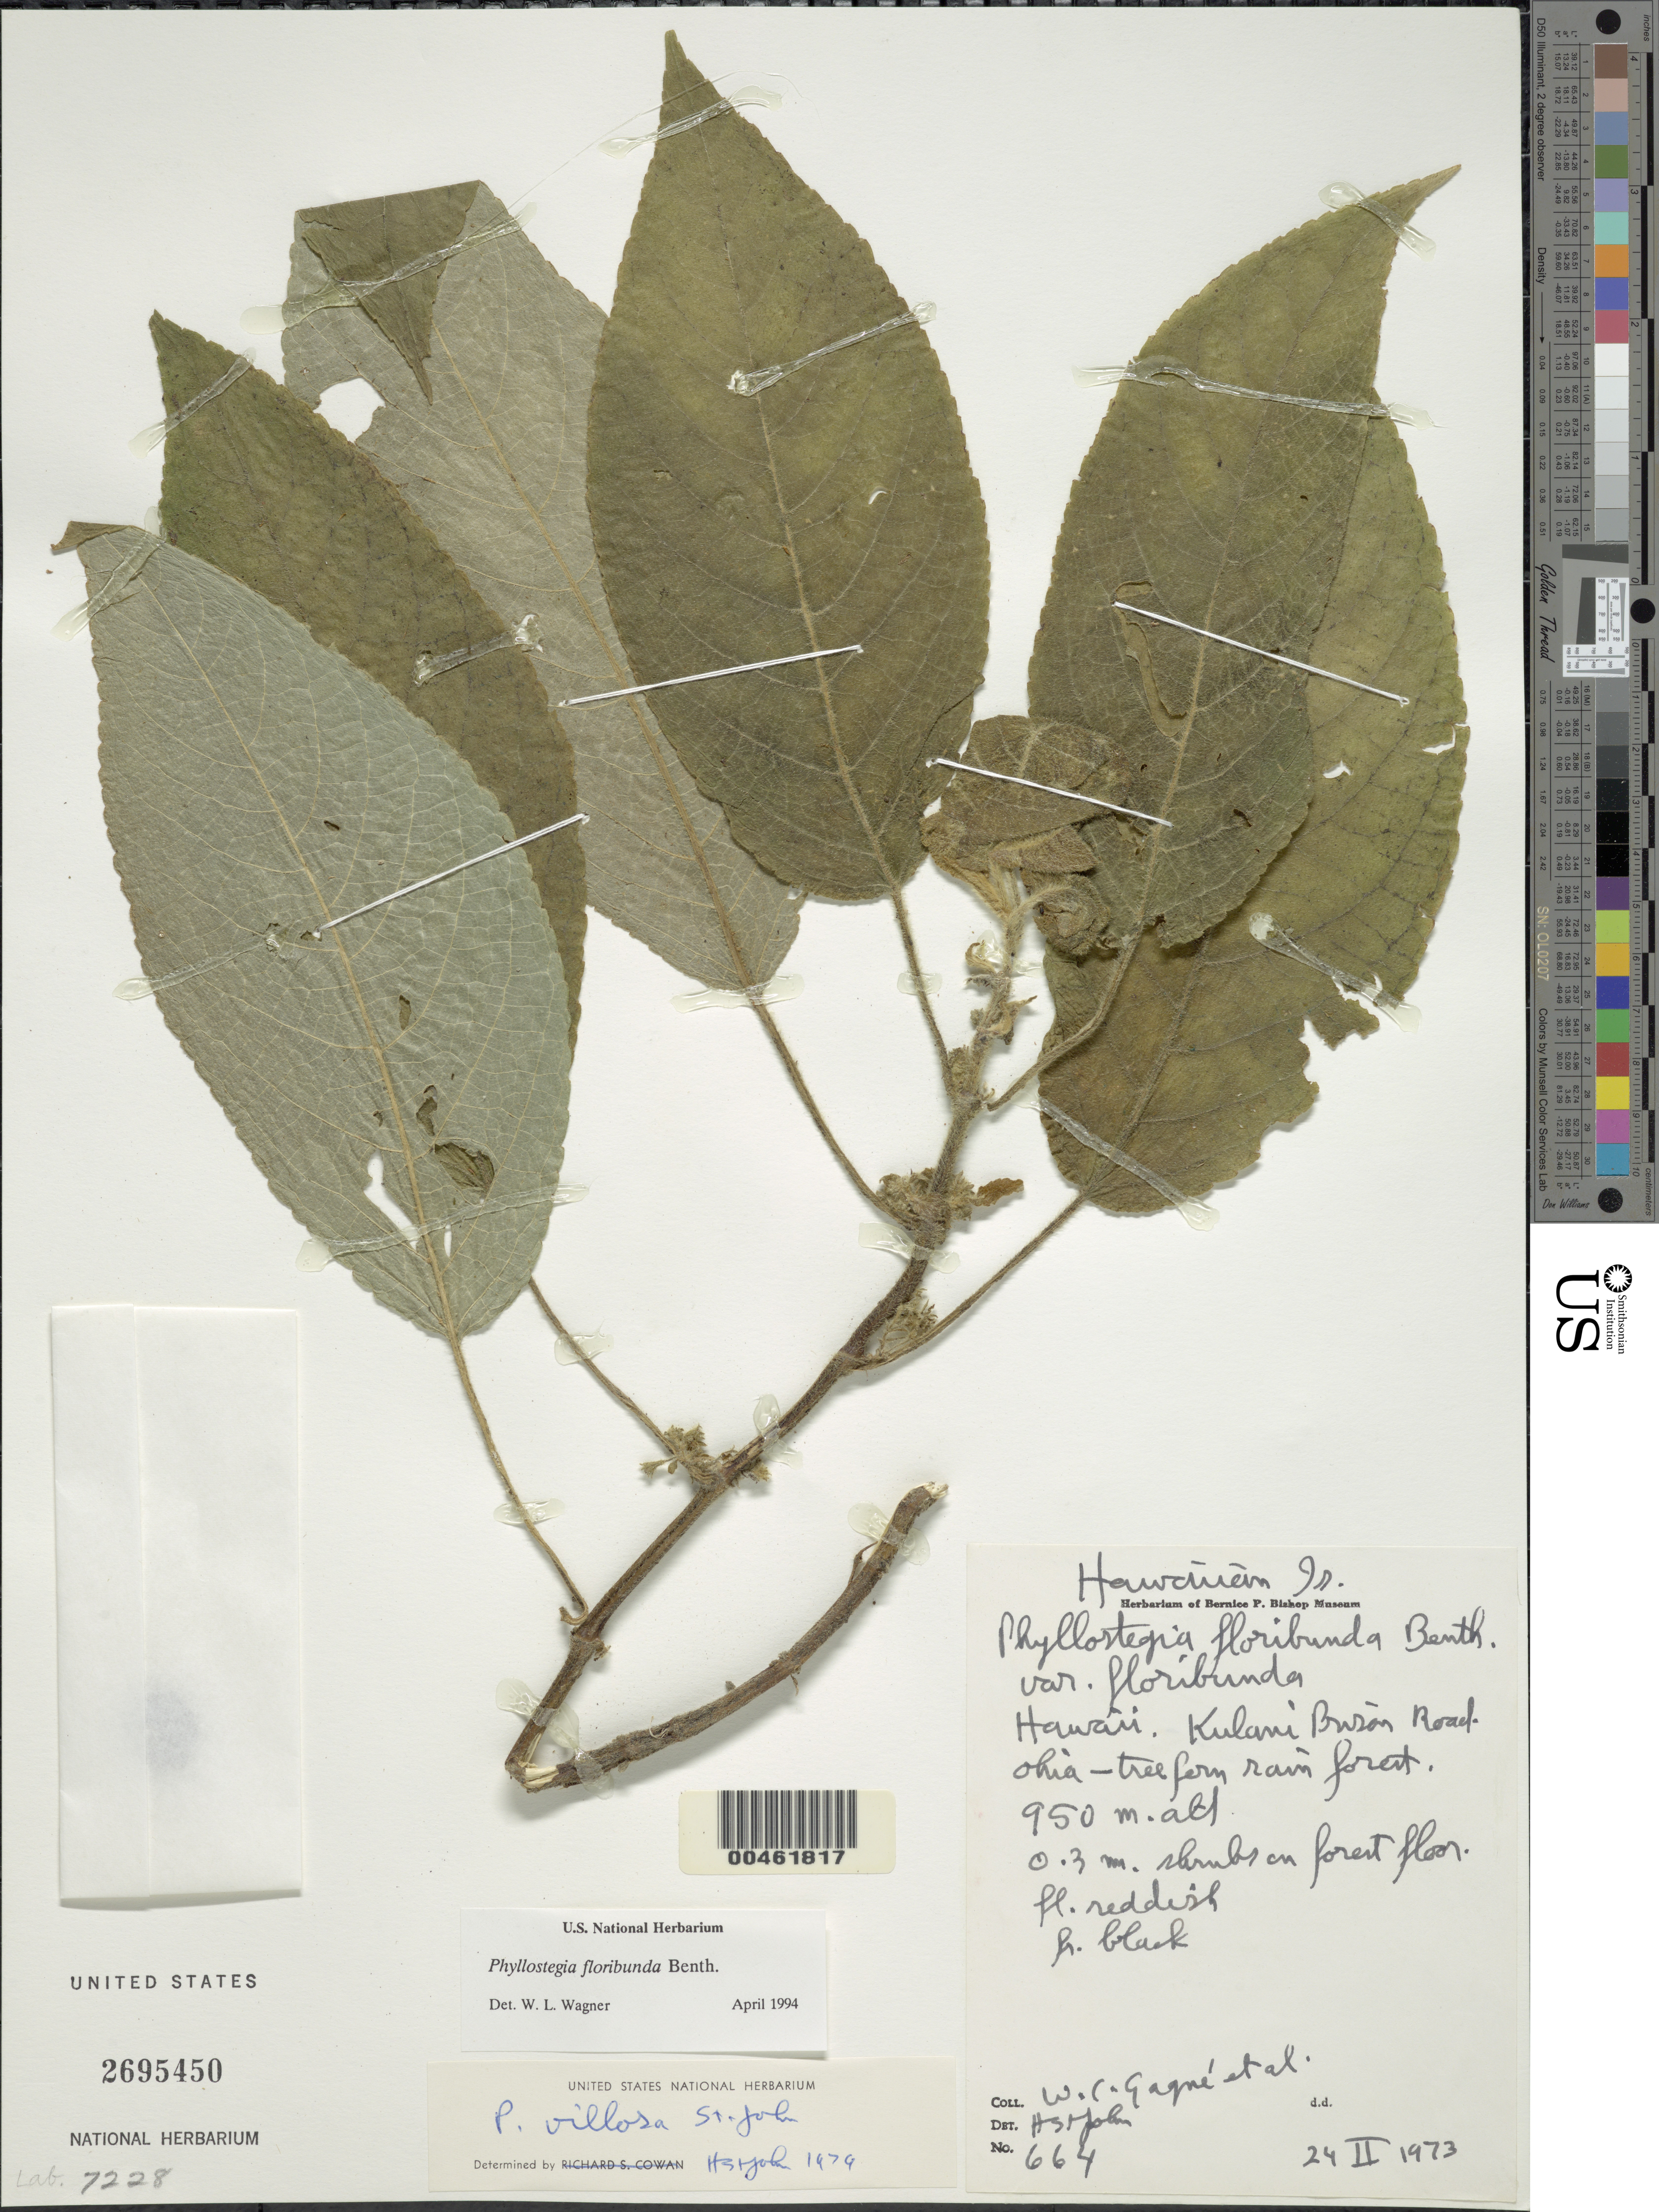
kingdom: Plantae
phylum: Tracheophyta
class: Magnoliopsida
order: Lamiales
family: Lamiaceae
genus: Phyllostegia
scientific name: Phyllostegia floribunda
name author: Benth.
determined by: Wagner, W. L., (BOT), Smithsonian Institution - National Museum of Natural History (UNITED STATES)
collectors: W. Gagne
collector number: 664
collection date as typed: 24 Feb 1973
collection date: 1973-02-24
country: United States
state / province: Hawaii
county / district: Hawaii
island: Hawaii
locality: Kulani Prison Road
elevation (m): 950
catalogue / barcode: US 2695450